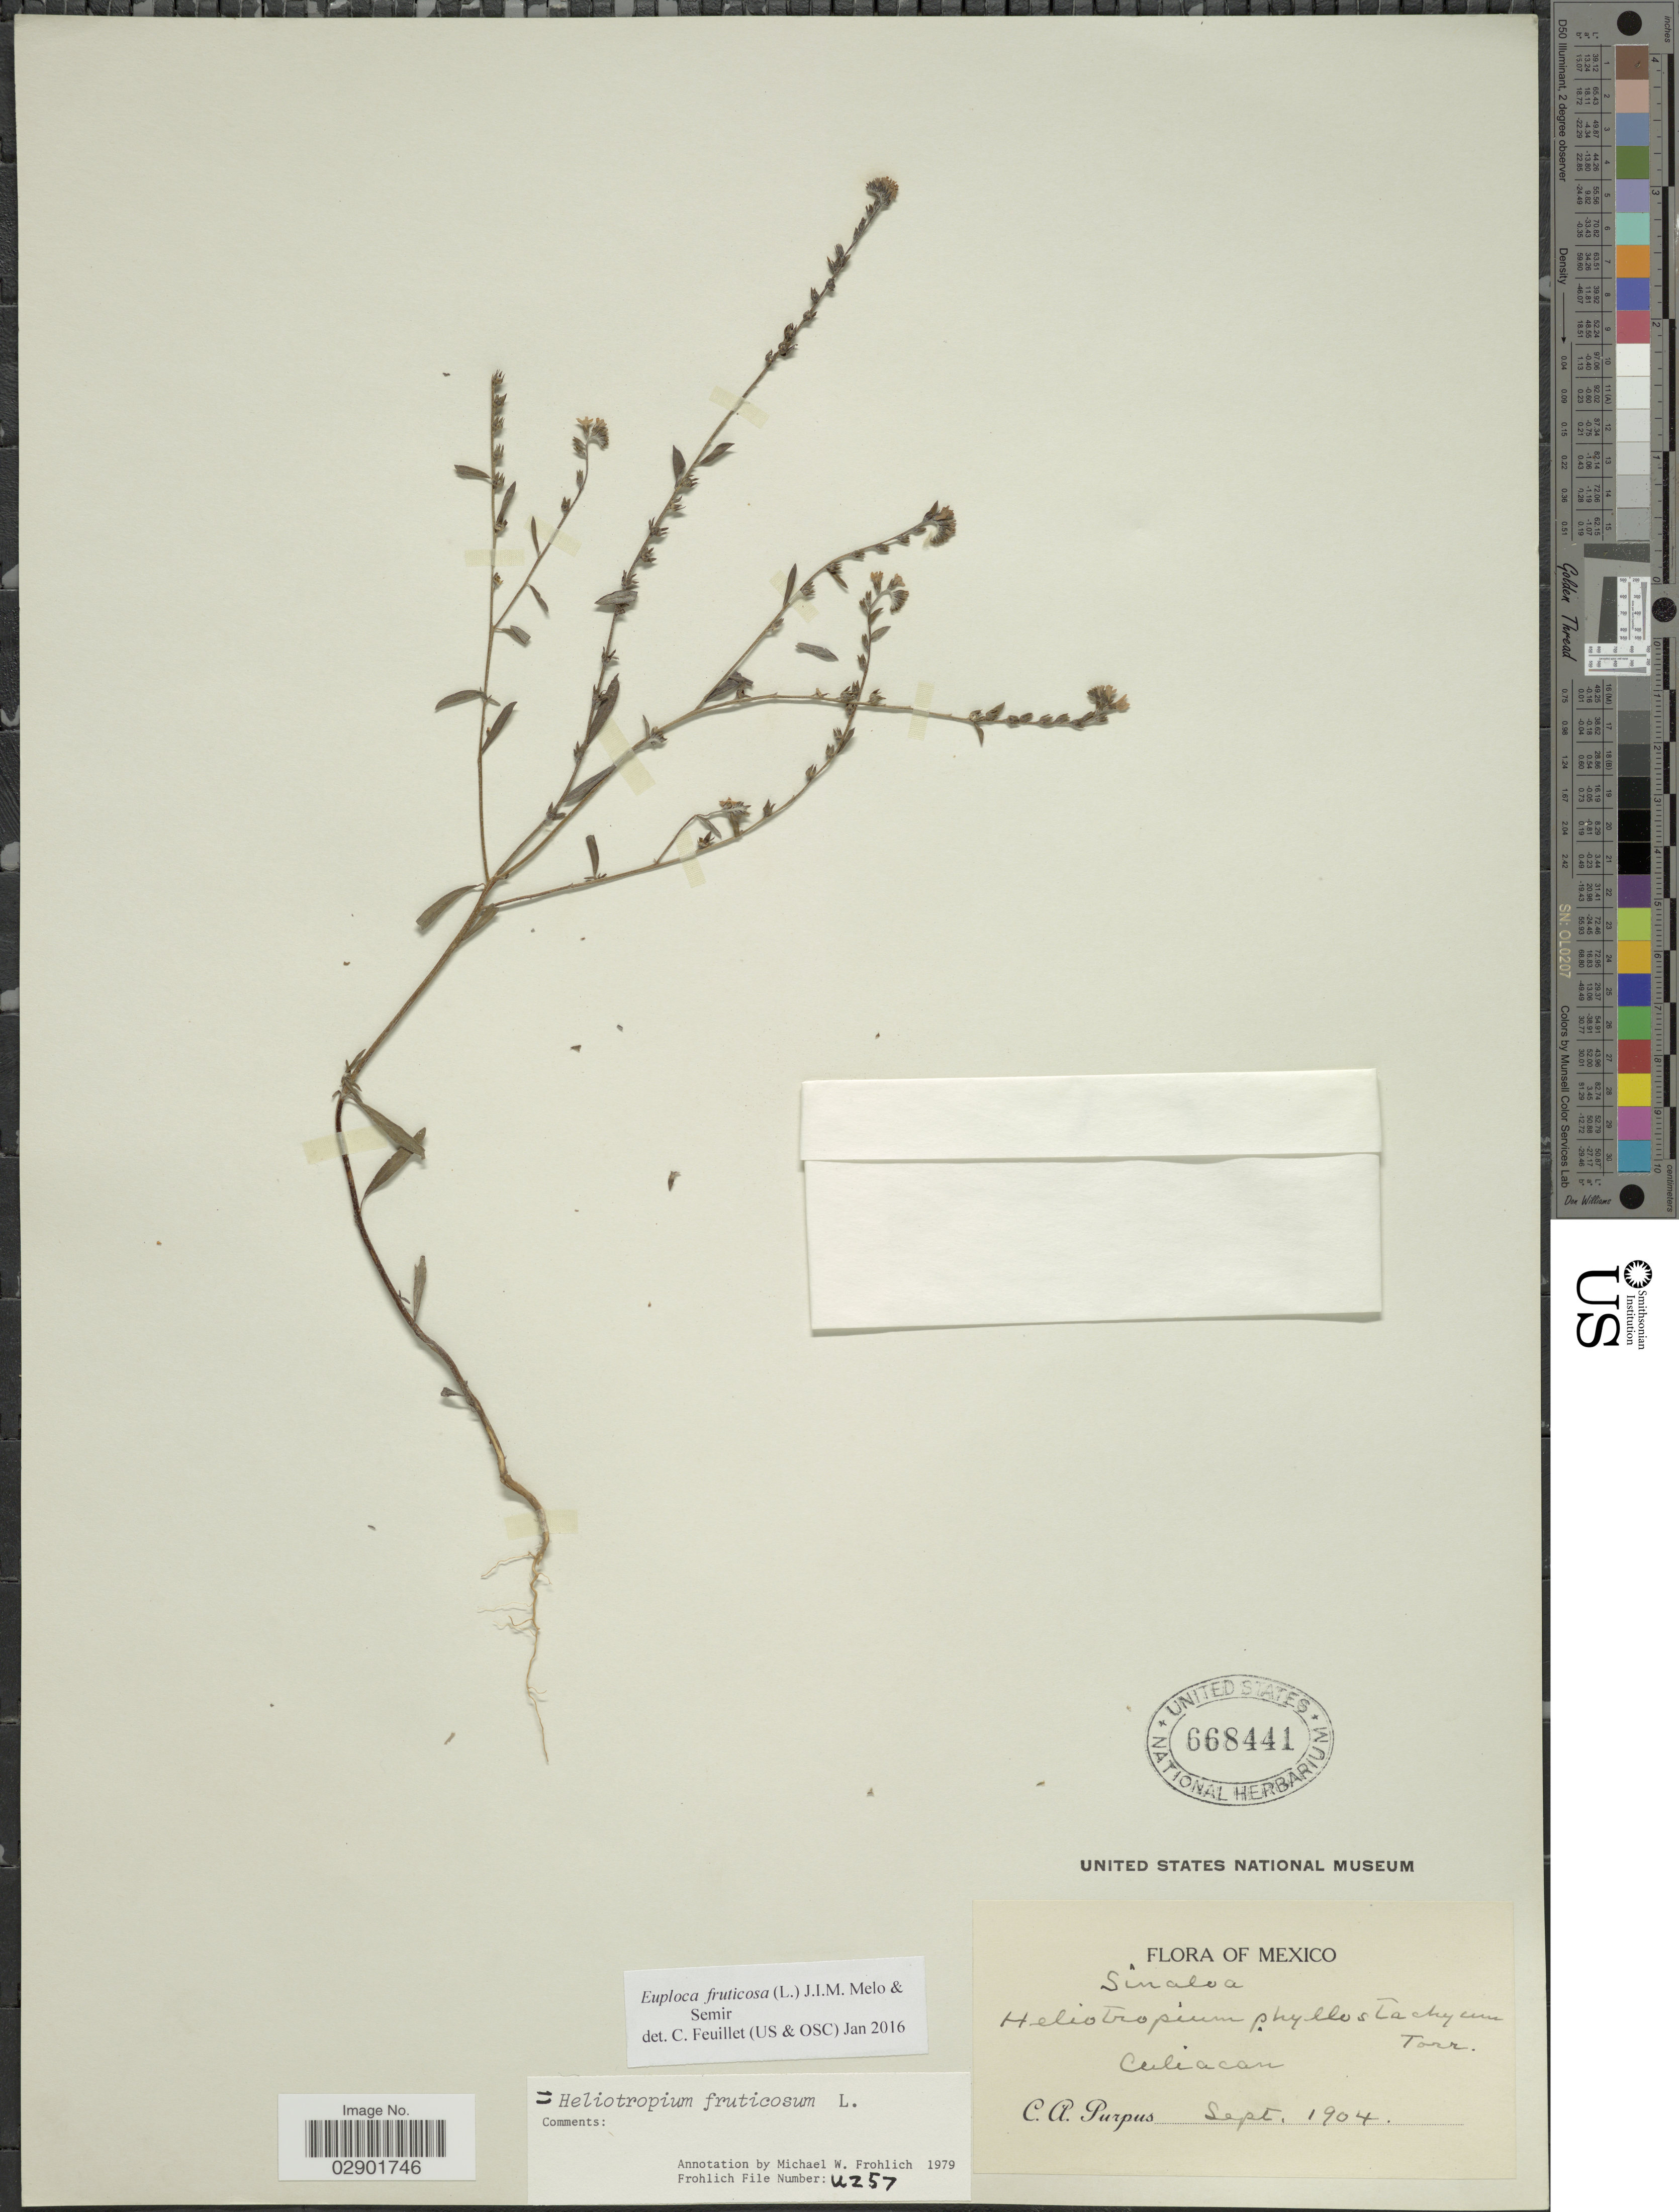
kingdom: Plantae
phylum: Tracheophyta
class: Magnoliopsida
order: Boraginales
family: Heliotropiaceae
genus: Euploca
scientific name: Euploca fruticosa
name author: (L.) J.I.M. Melo & Semir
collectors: C. A. Purpus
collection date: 1904-09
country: Mexico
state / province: Sinaloa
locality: Culiacan.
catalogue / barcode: US 668441